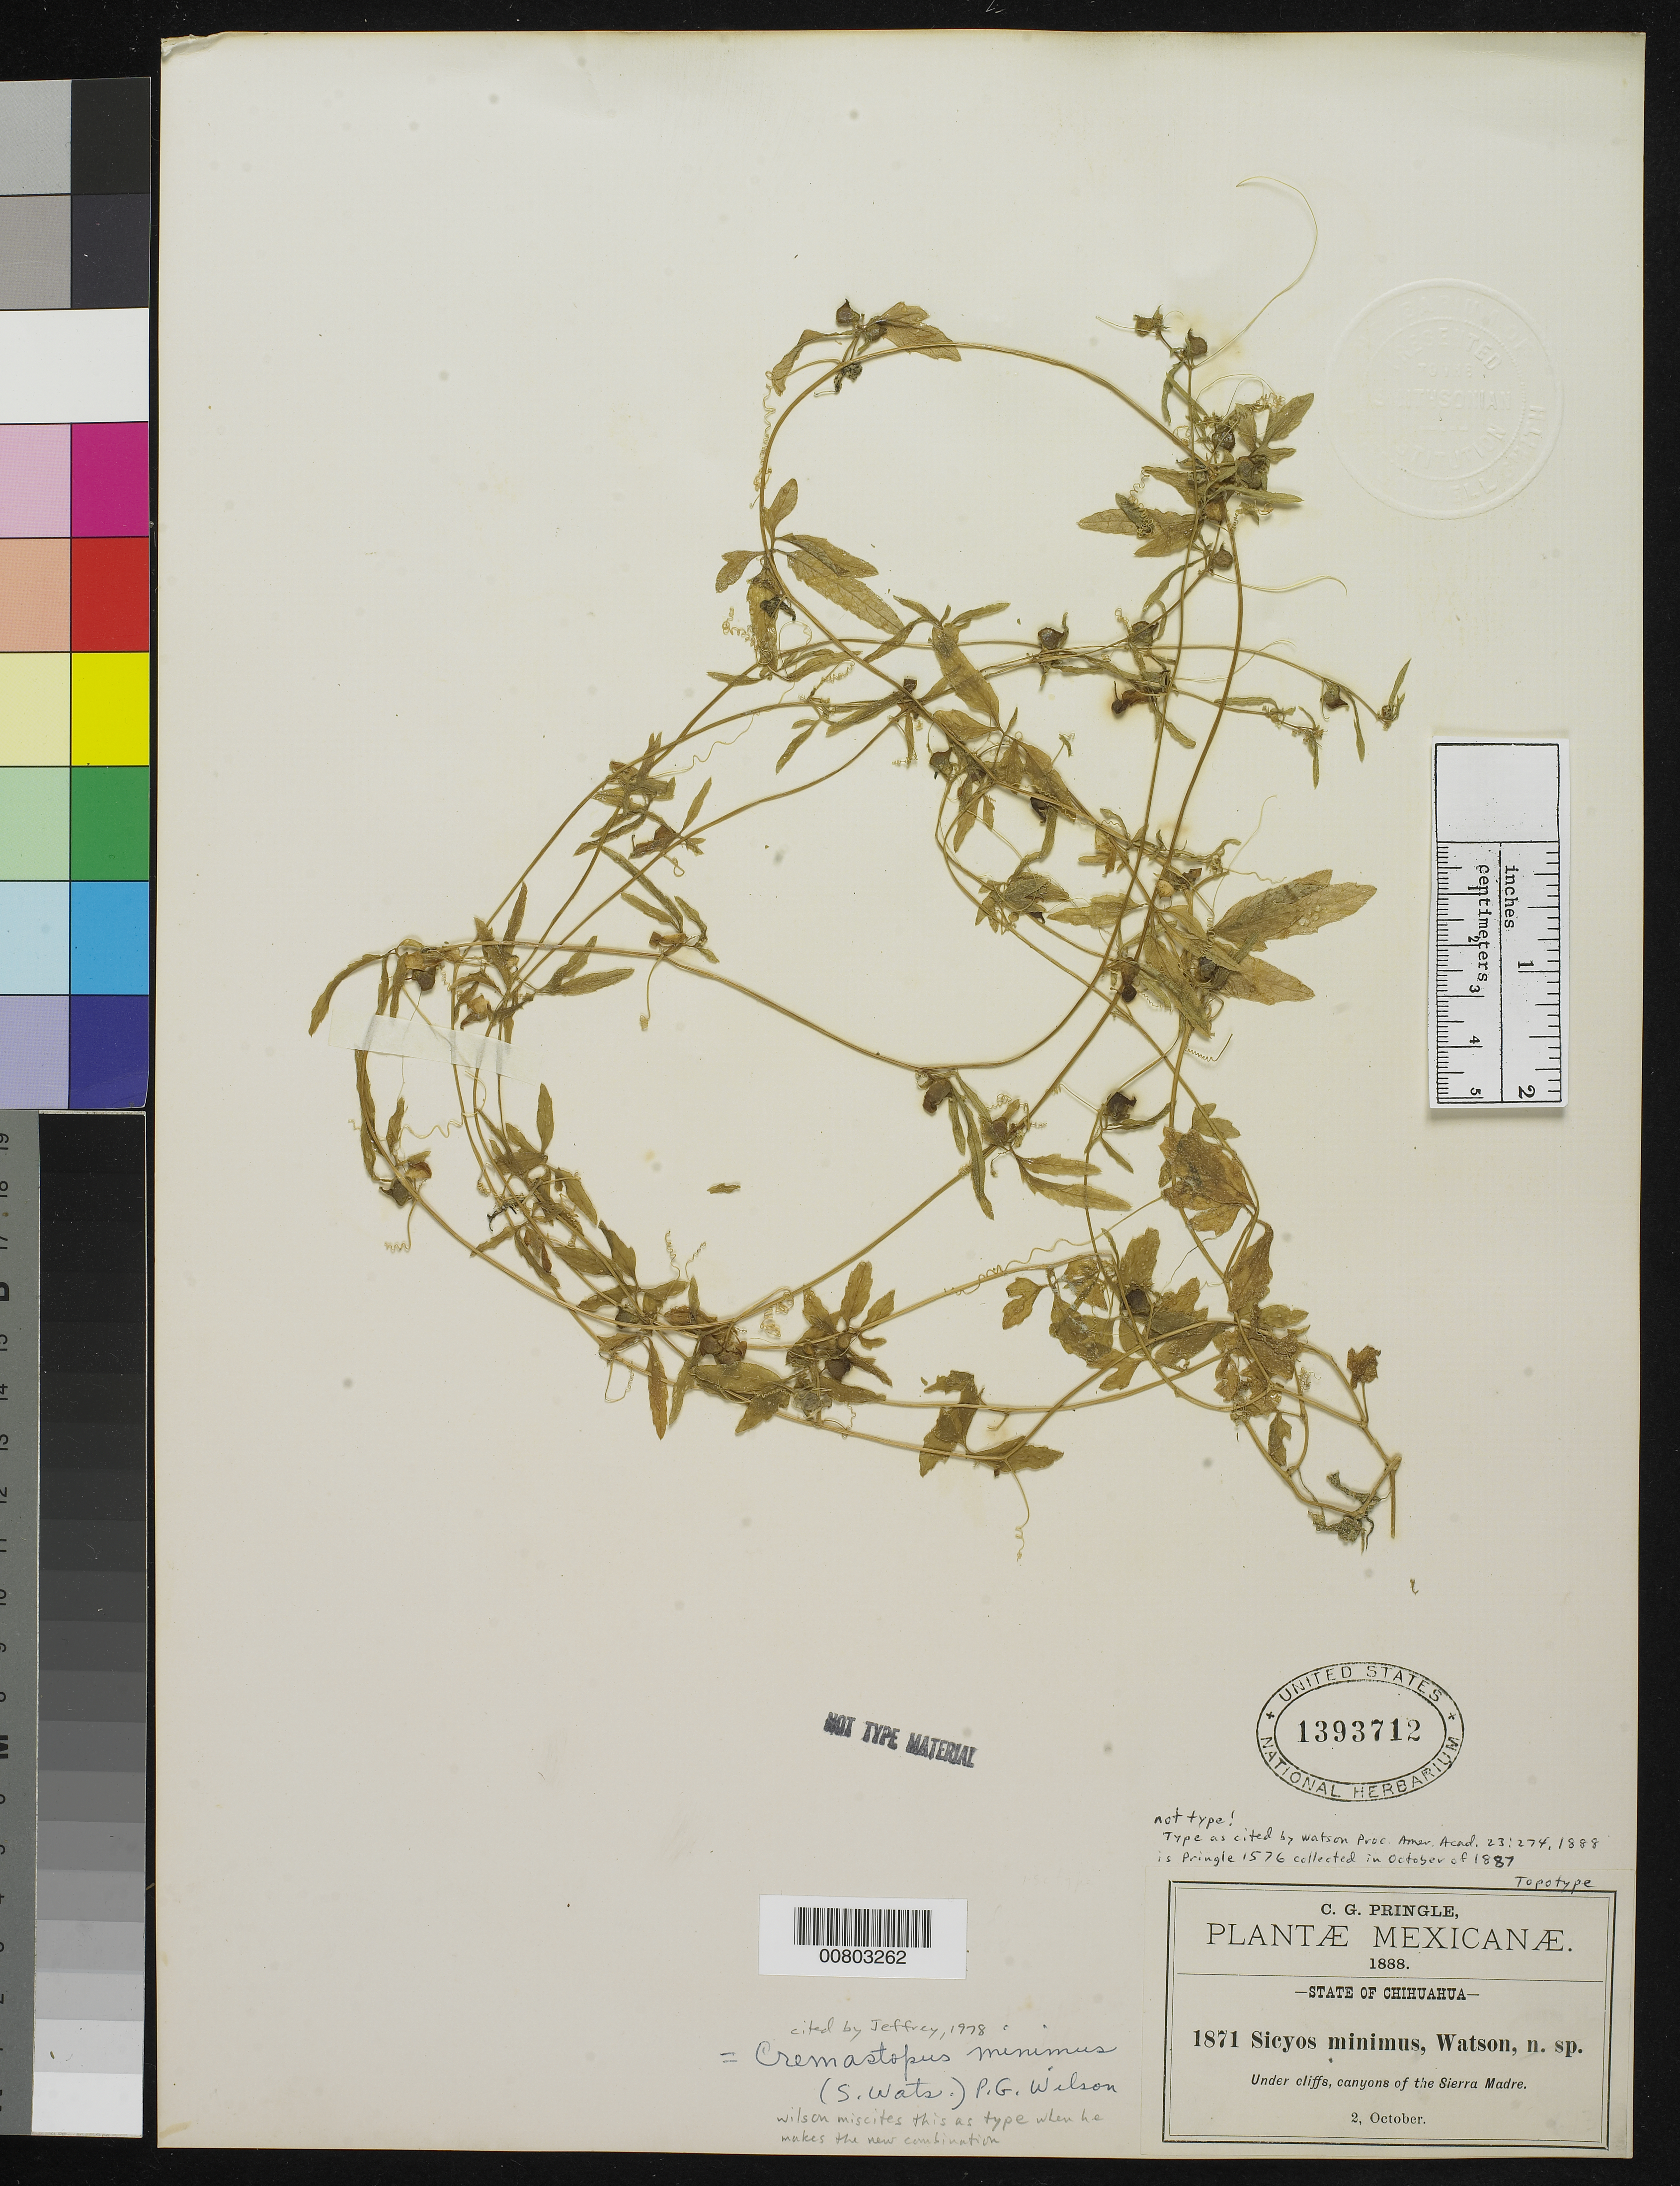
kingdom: Plantae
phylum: Tracheophyta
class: Magnoliopsida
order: Cucurbitales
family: Cucurbitaceae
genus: Cyclanthera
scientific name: Cyclanthera minima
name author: (S. Watson) Kearns & C.E. Jones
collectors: C. G. Pringle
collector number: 1871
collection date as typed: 02 Oct 1888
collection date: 1888-10-02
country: Mexico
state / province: Chihuahua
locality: Canyons of the Sierra Madre, Chihuahua.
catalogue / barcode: US 1393712